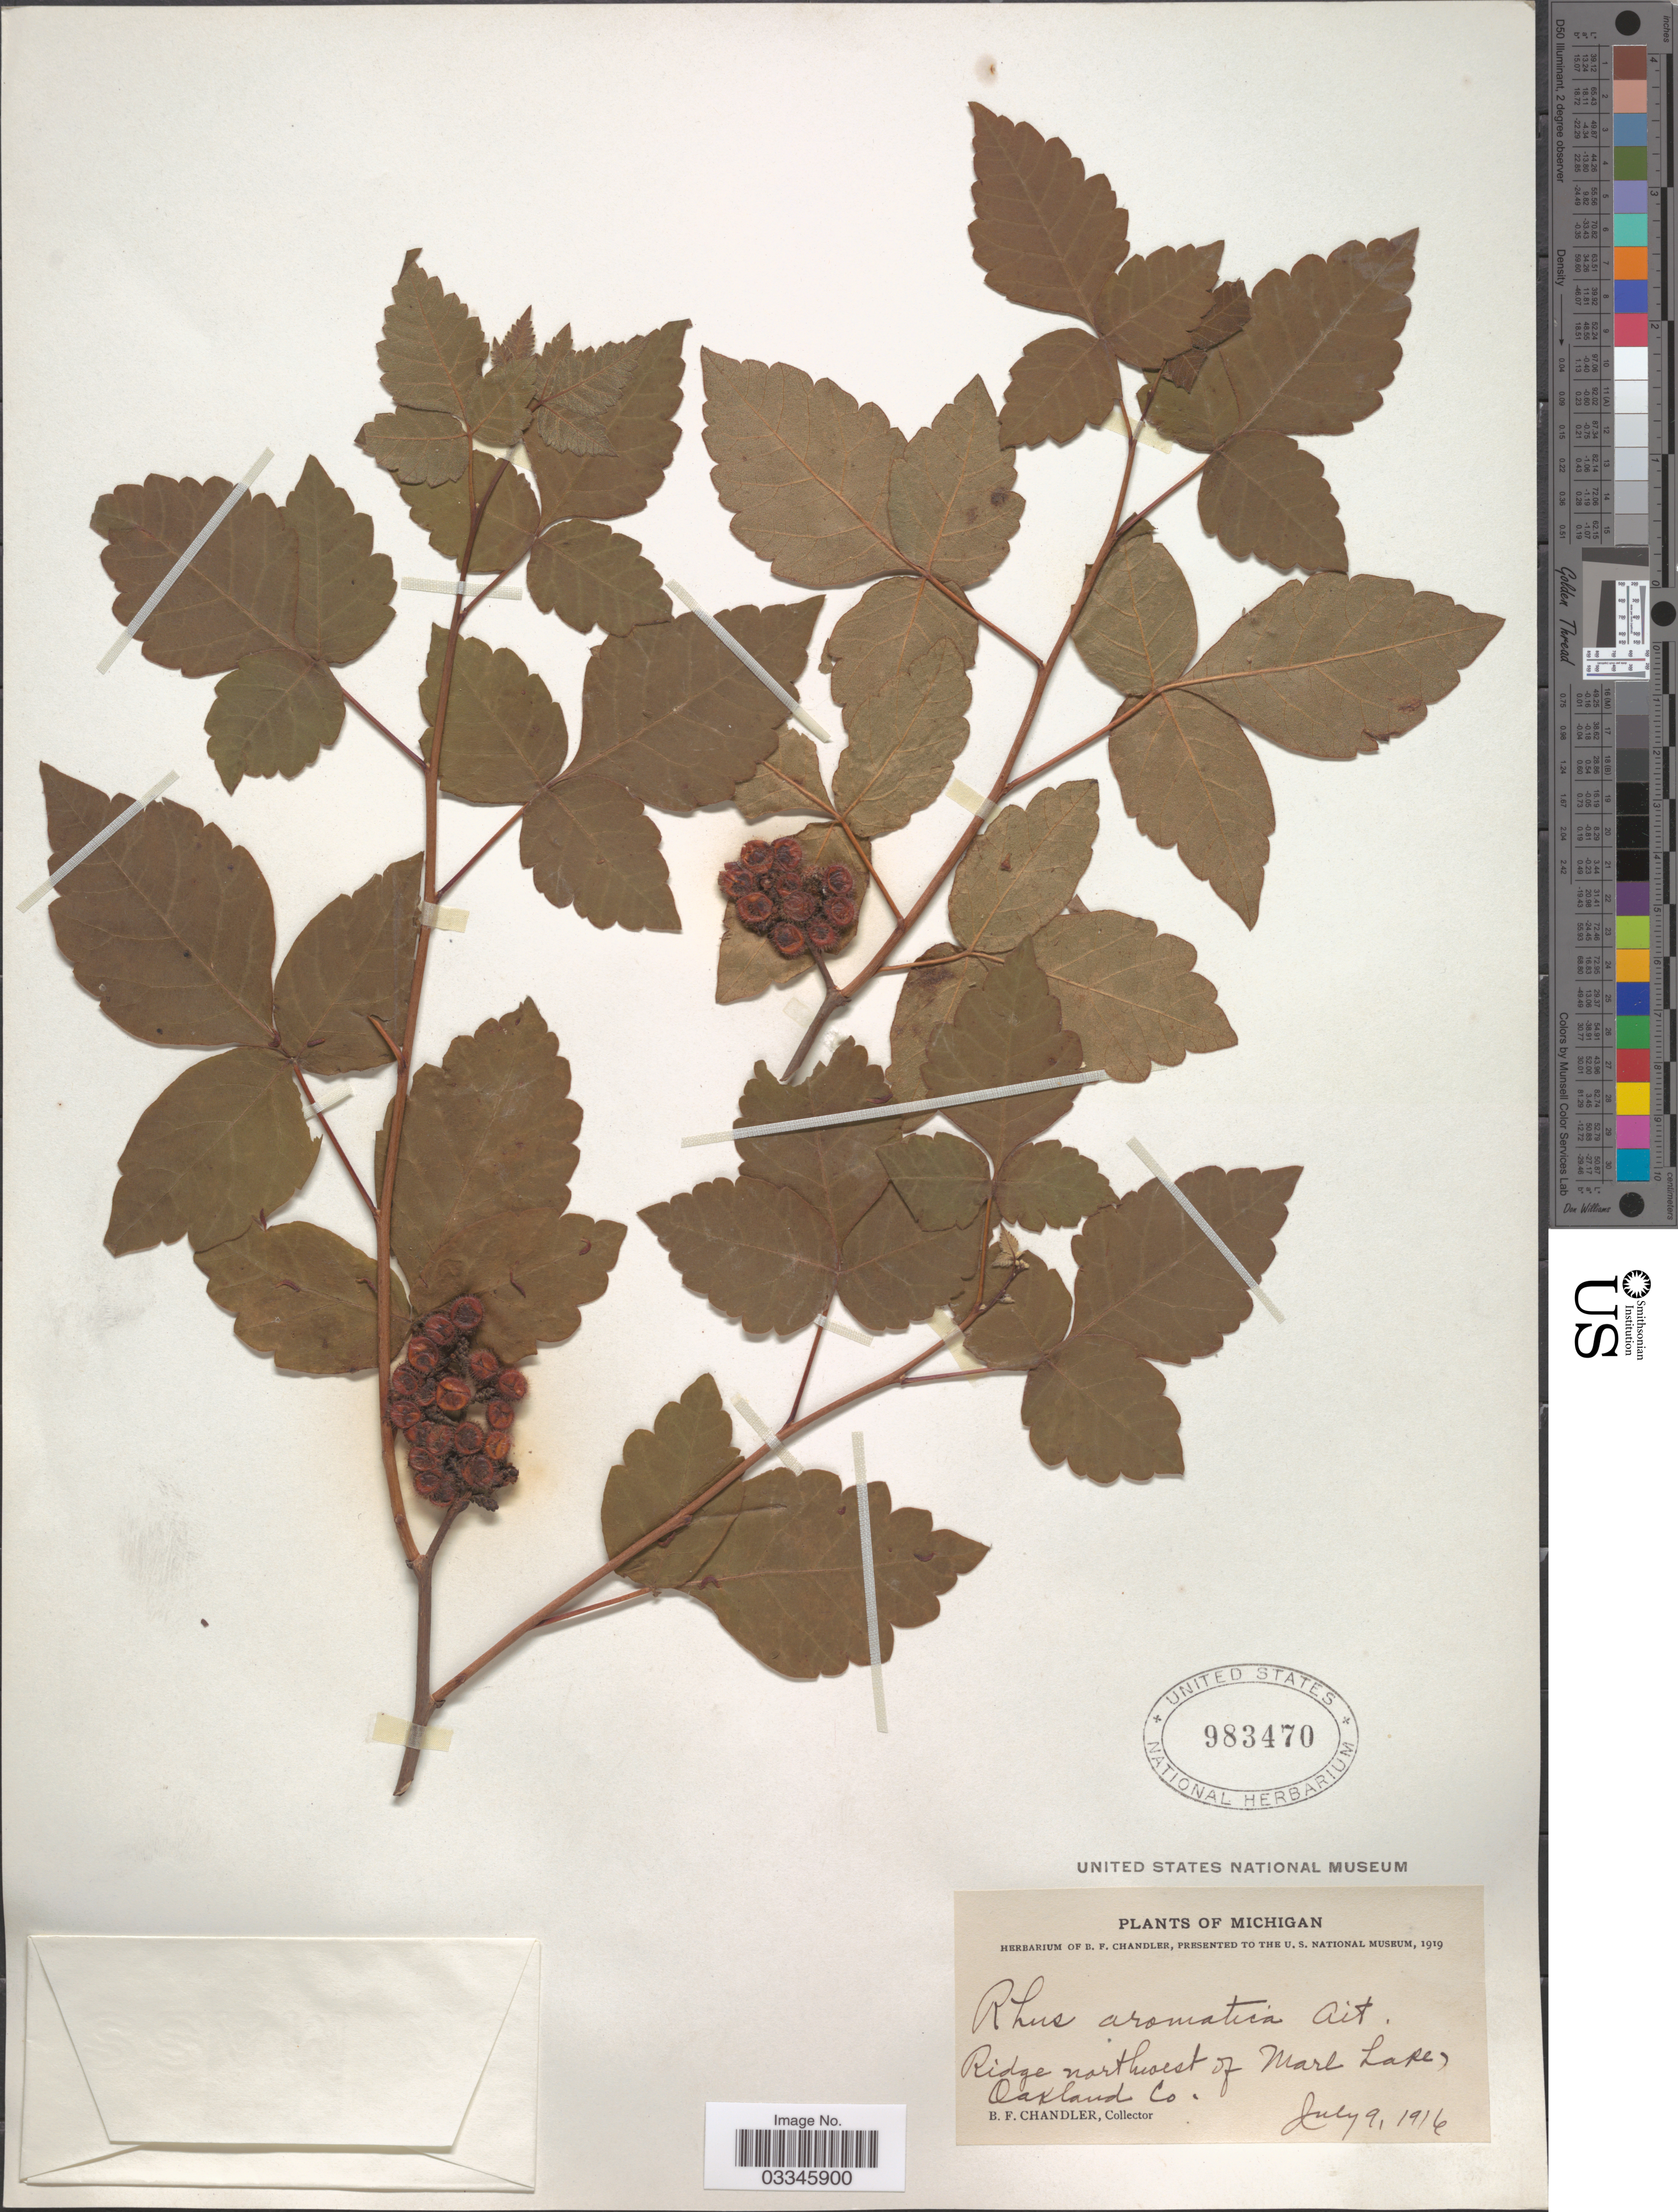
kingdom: Plantae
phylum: Tracheophyta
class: Magnoliopsida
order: Sapindales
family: Anacardiaceae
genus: Rhus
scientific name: Rhus crenata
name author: Thunb.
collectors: B. F. Chandler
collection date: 1916-07-09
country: United States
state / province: Michigan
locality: Ridge northwest of Marl Lake, Oakland Co.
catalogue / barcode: US 983470